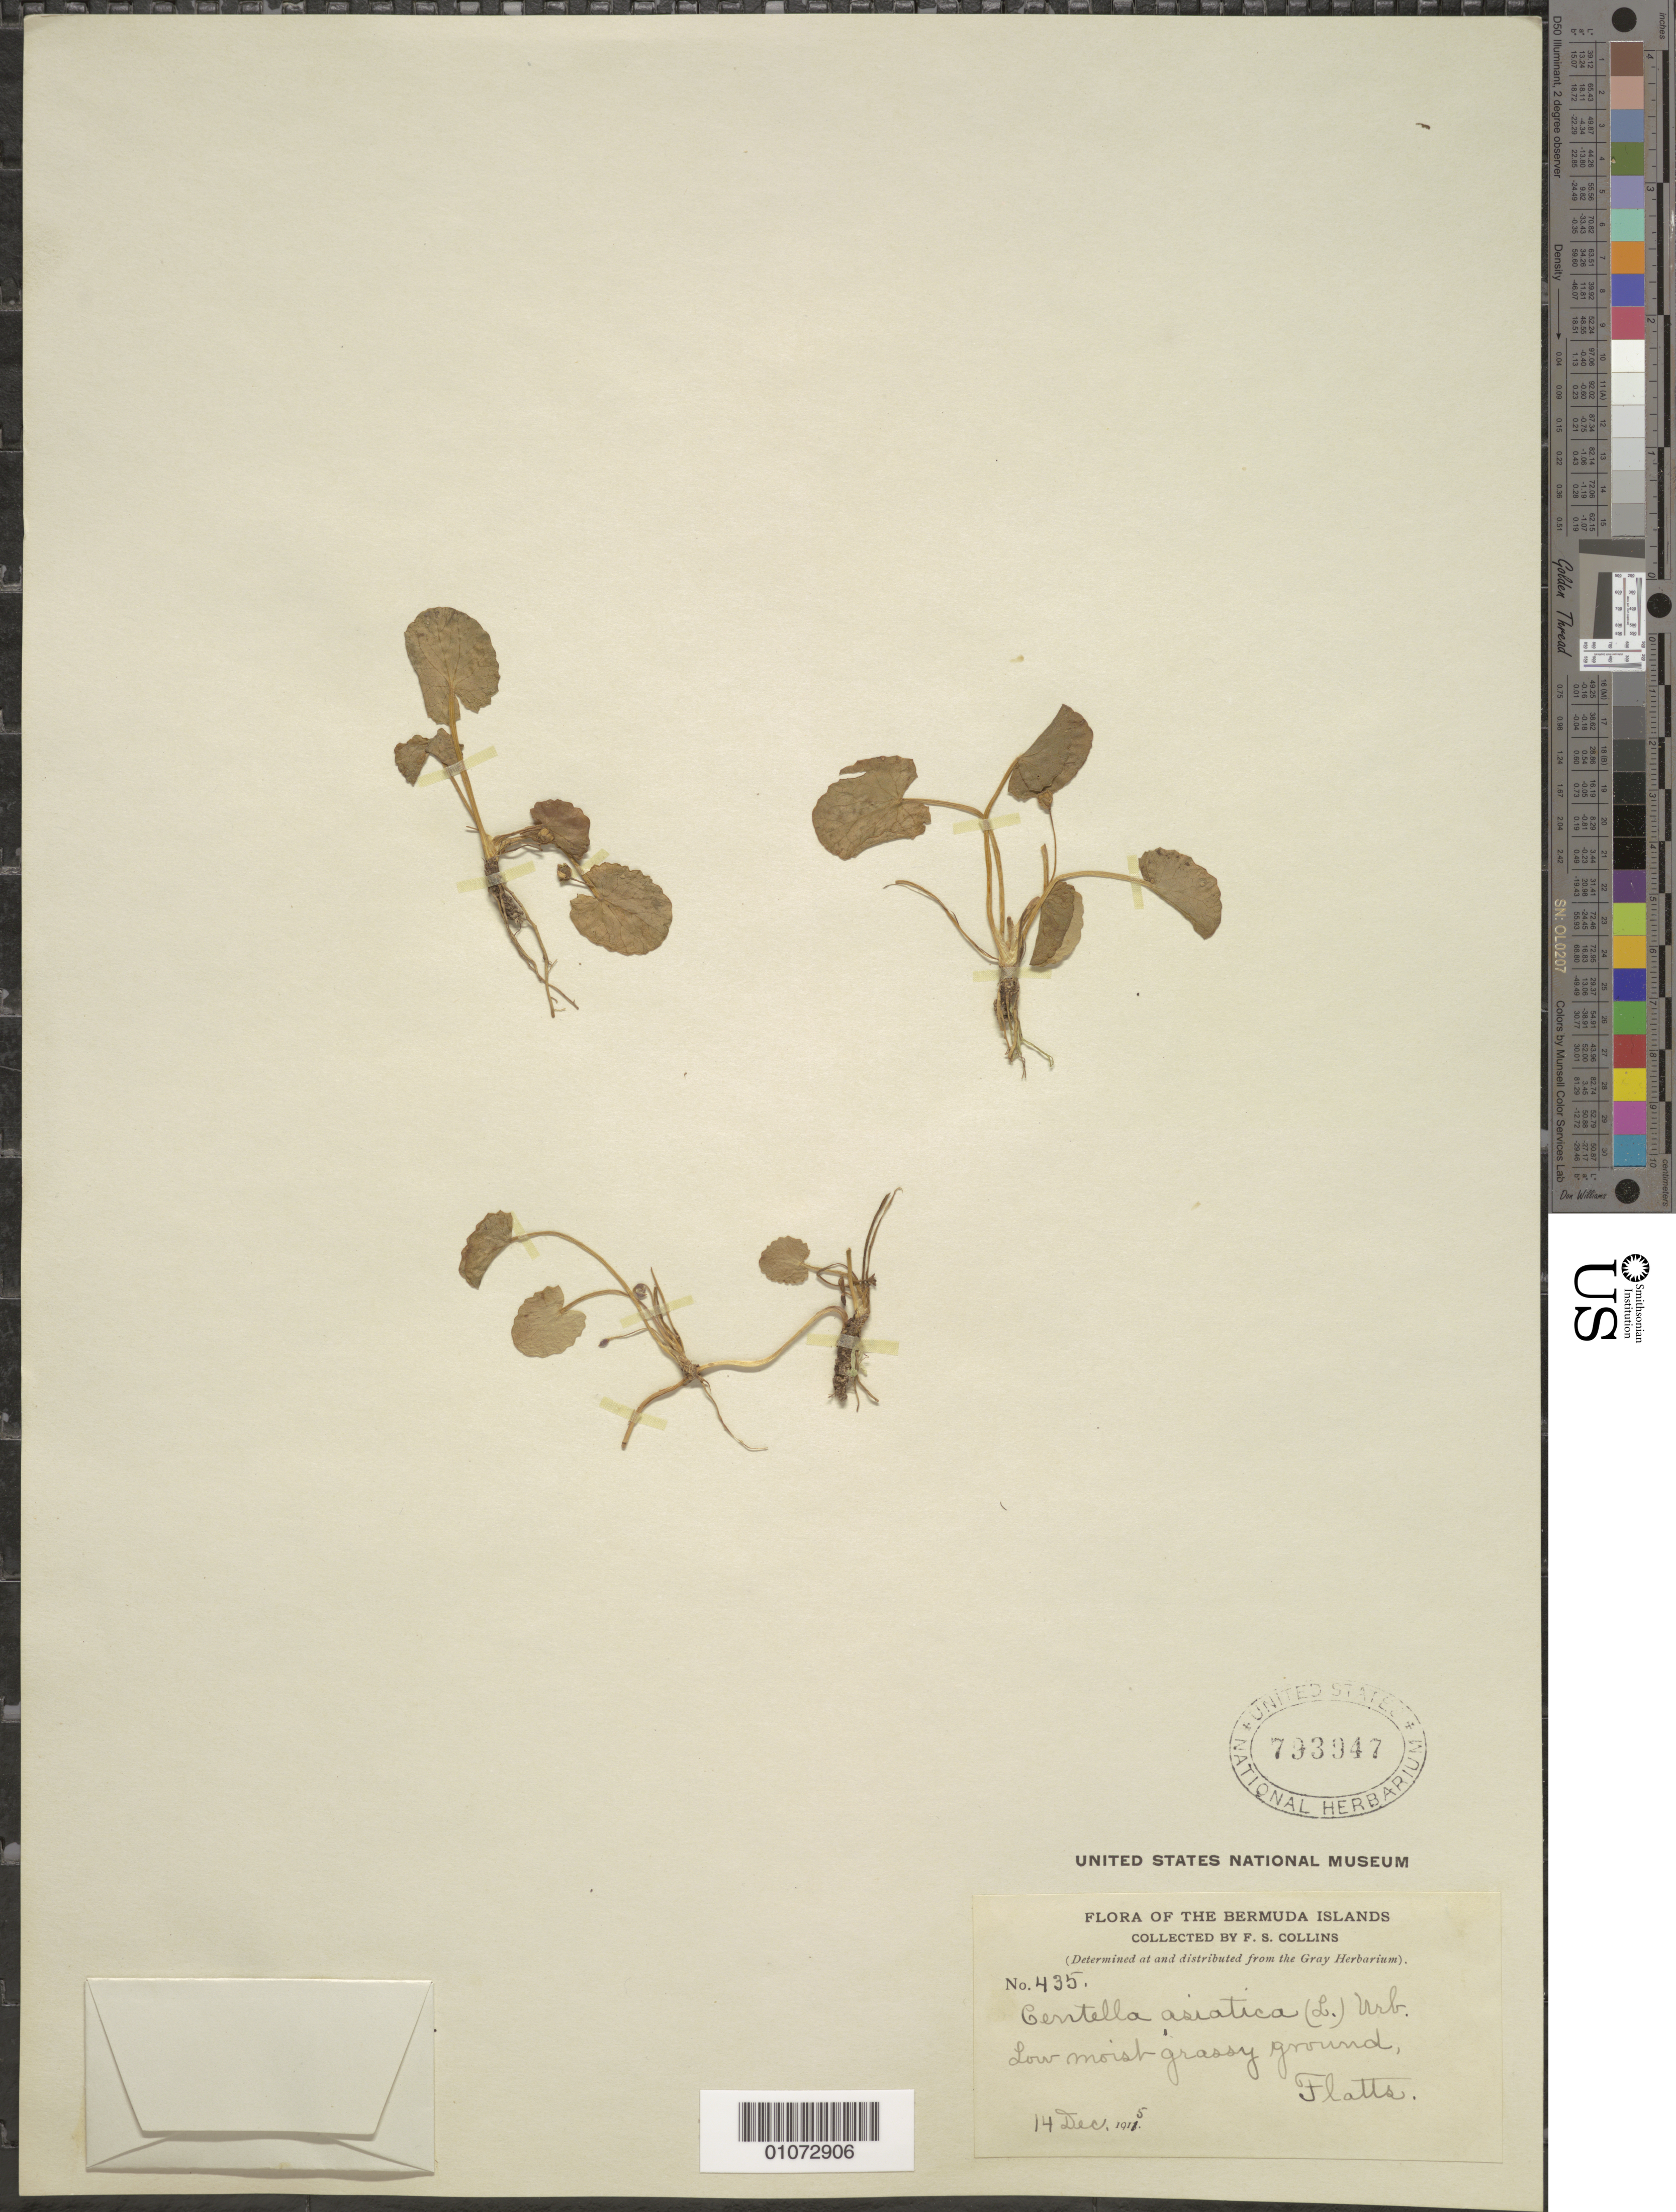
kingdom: Plantae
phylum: Tracheophyta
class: Magnoliopsida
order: Apiales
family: Apiaceae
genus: Centella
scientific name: Centella asiatica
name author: (L.) Urb.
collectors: F. Collins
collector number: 435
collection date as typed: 14 Dec 1915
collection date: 1915-12-14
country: Bermuda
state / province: Hamilton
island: Bermuda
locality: Low moist grassy ground, Flatts.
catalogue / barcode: US 793947